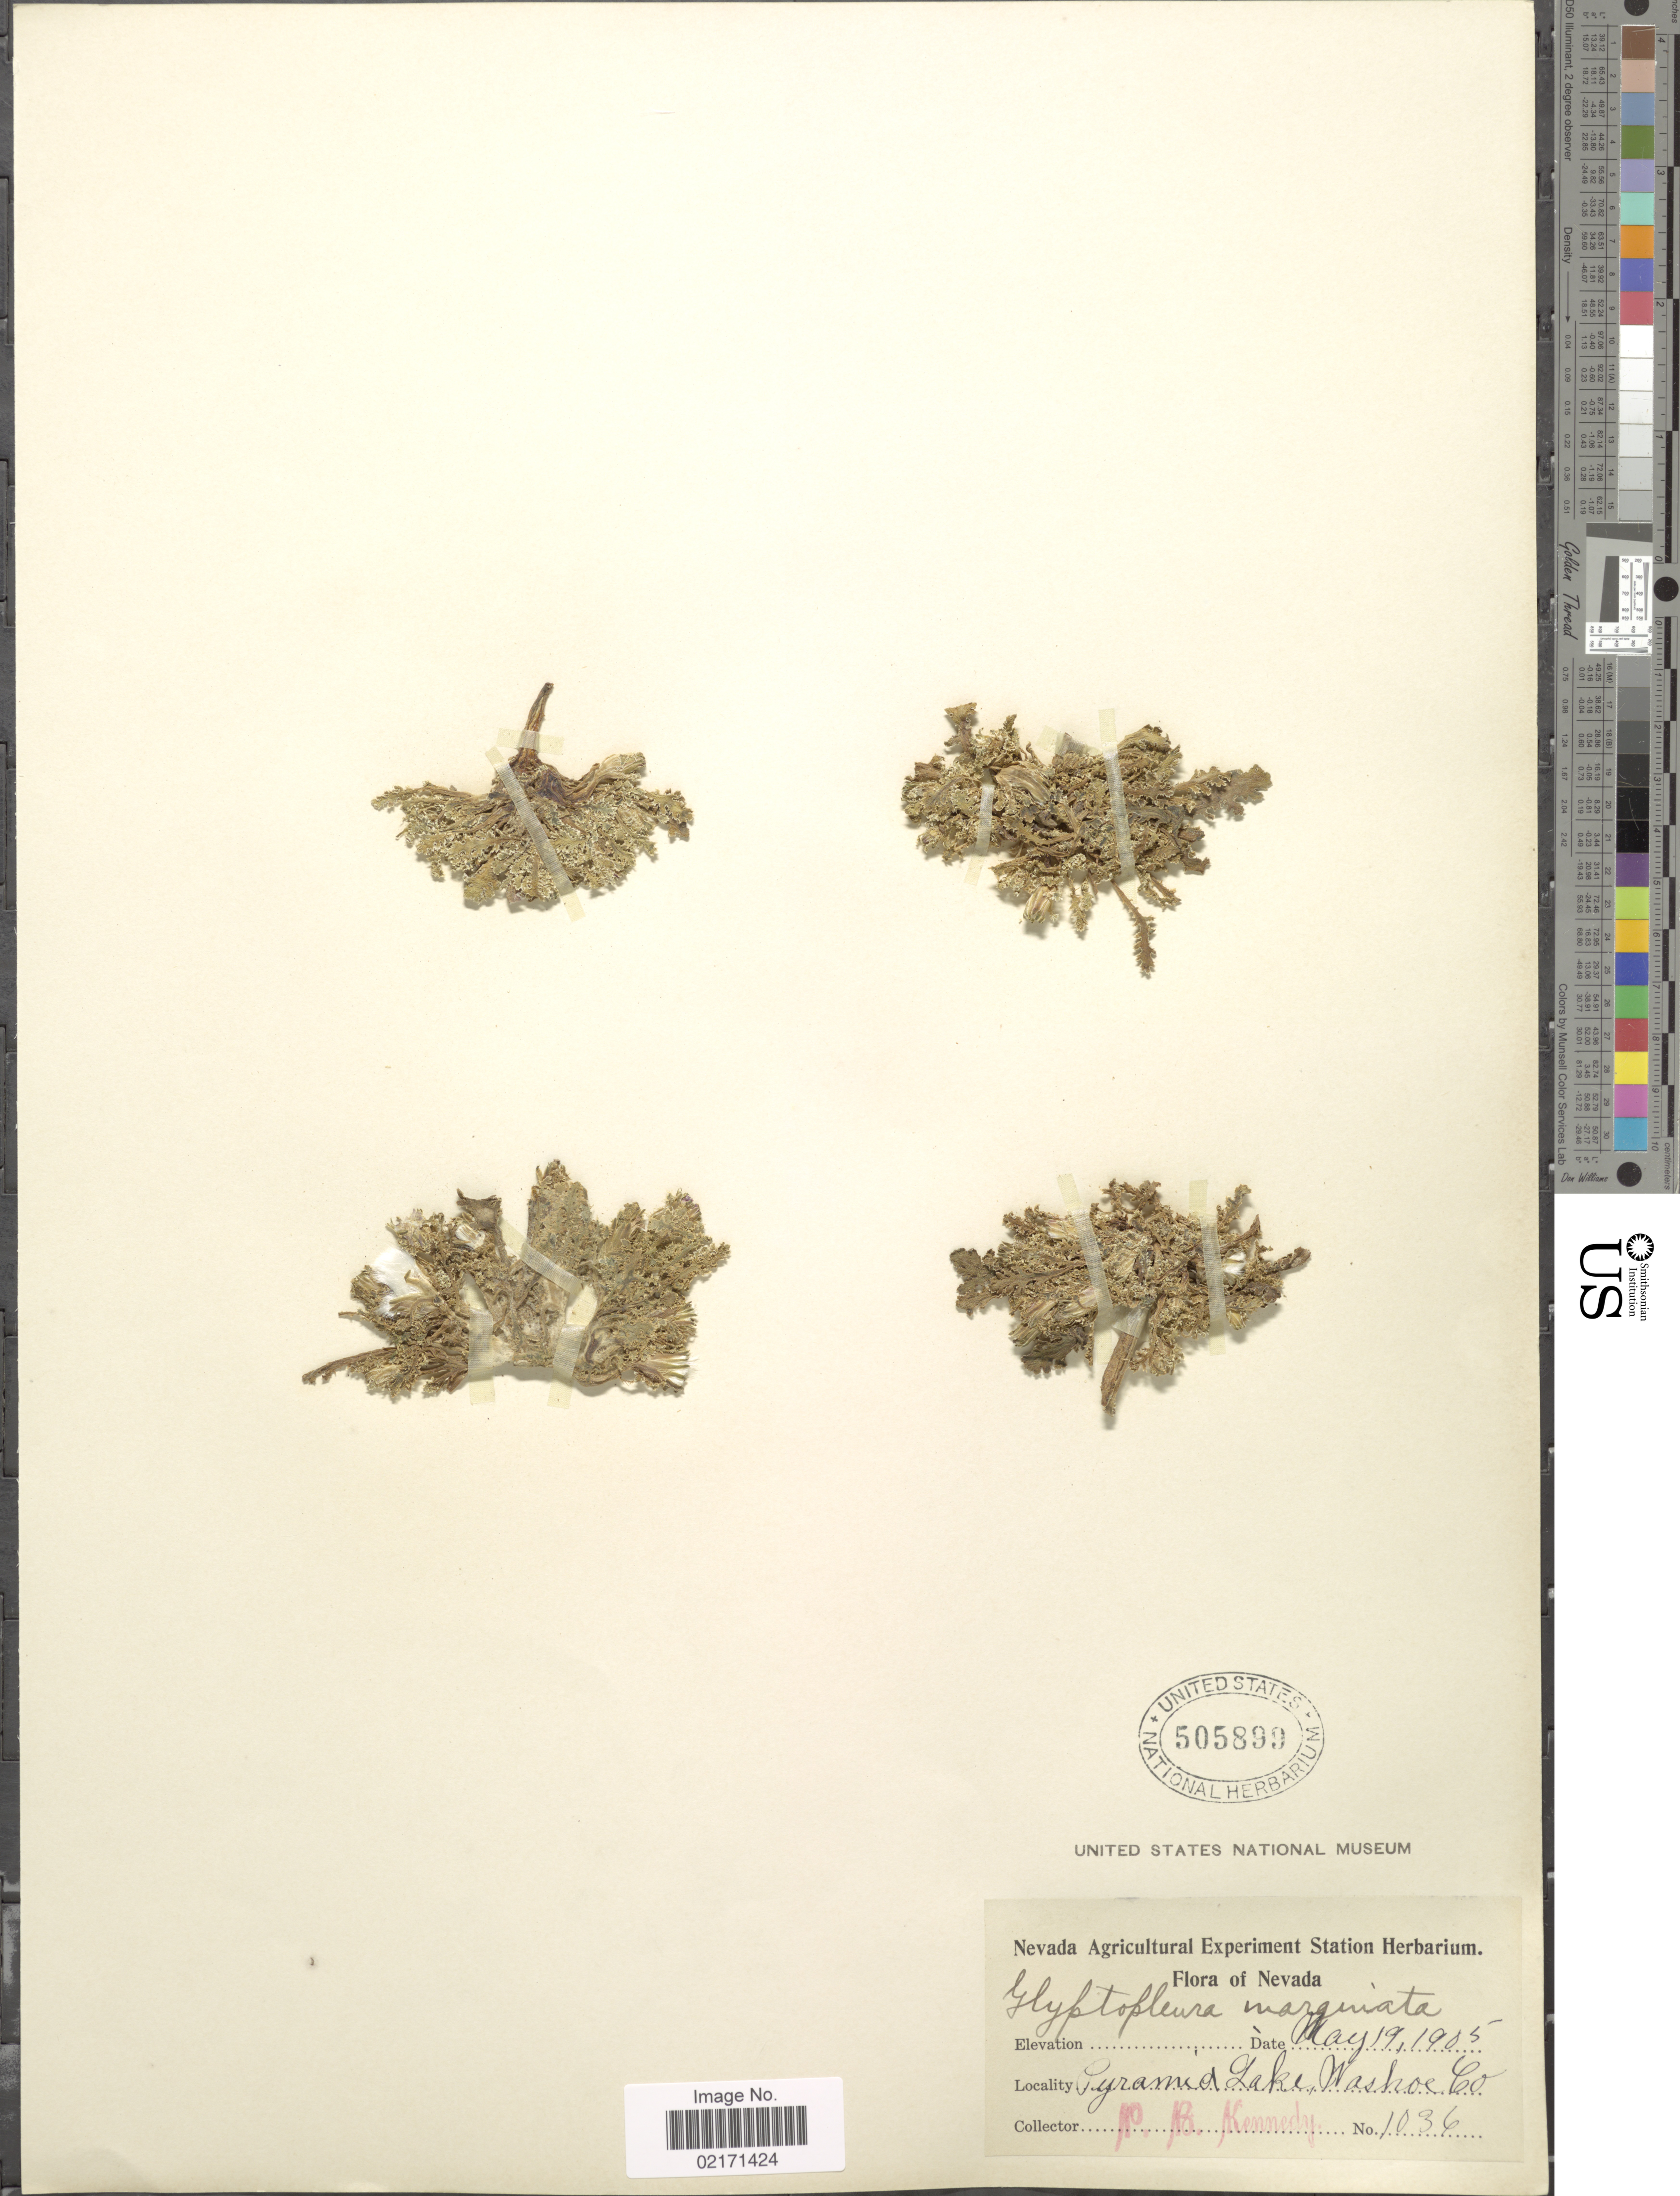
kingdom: Plantae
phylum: Tracheophyta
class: Magnoliopsida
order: Asterales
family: Asteraceae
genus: Glyptopleura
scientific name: Glyptopleura marginata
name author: D.C. Eaton in C. King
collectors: P. B. Kennedy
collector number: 1036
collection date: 1905-05-19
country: United States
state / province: Nevada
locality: Pyramid Lake, Washoe Co.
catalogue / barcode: US 505899